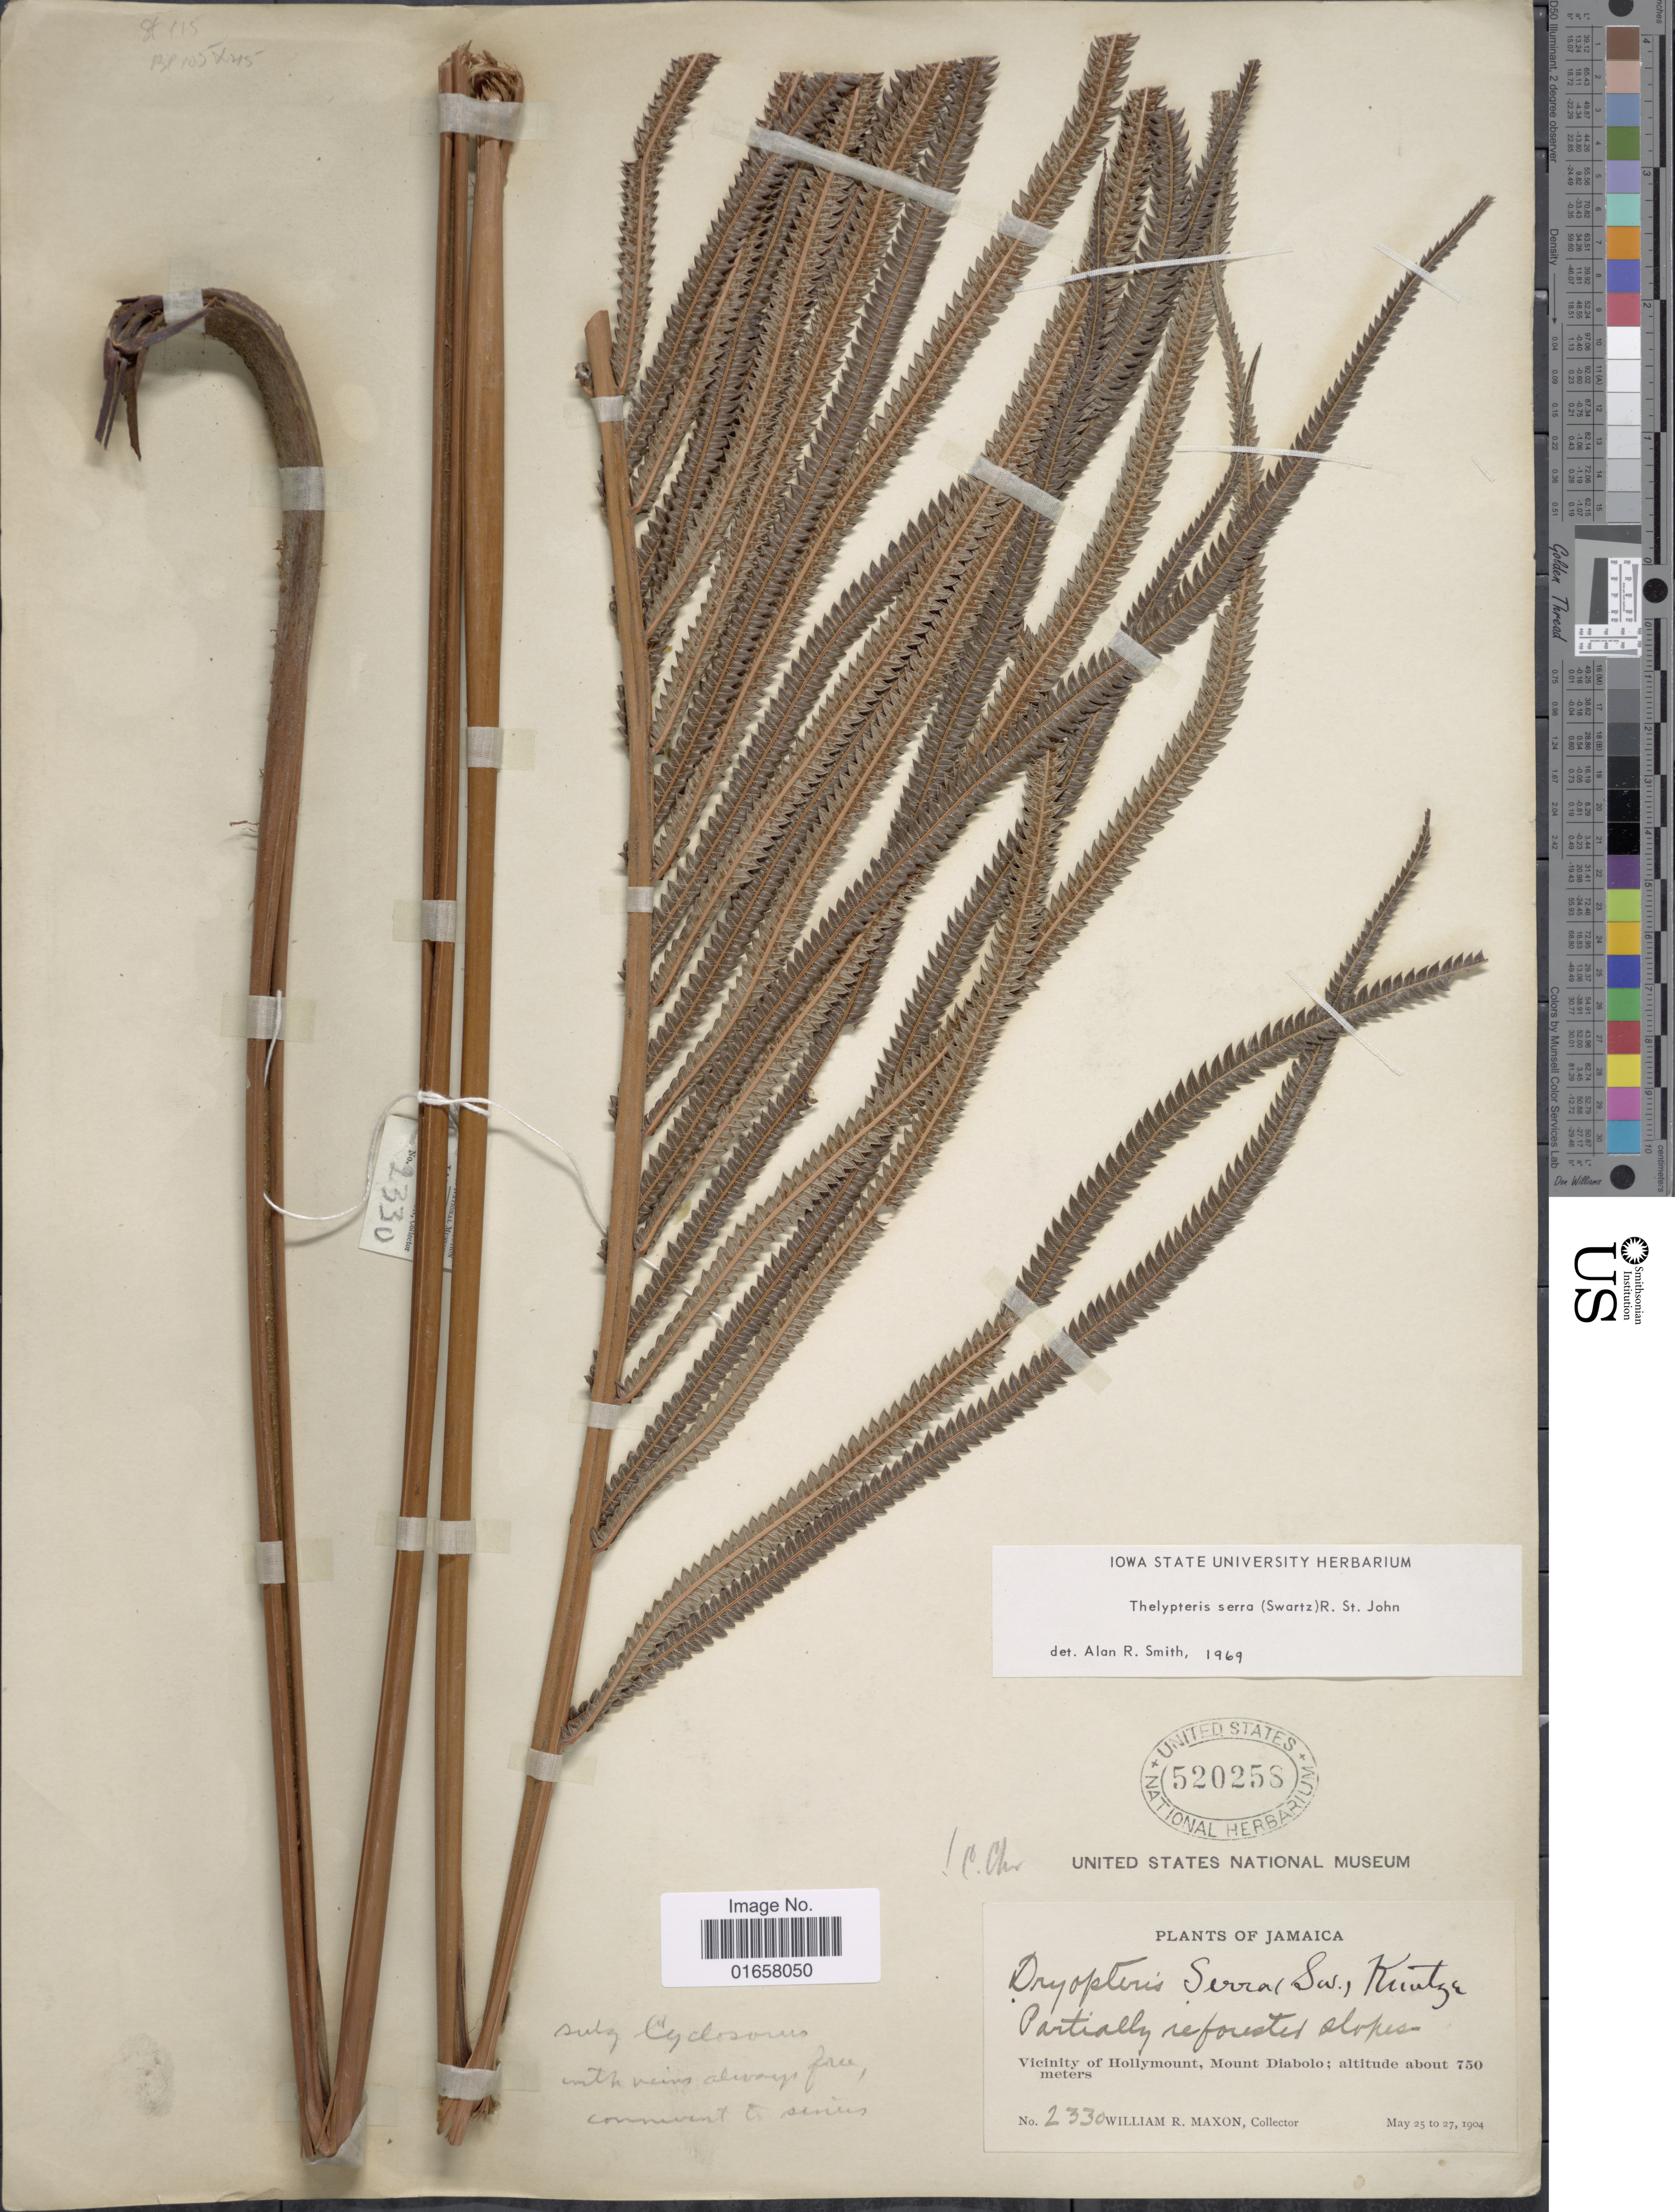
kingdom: Plantae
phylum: Tracheophyta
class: Polypodiopsida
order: Polypodiales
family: Thelypteridaceae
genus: Christella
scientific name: Christella serra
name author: (Sw.) Holttum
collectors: W. R. Maxon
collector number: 2330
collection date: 1904-05-25/1904-05-27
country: Jamaica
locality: Jamaica, vicinity of Hollymount, Mount Diabolo.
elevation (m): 750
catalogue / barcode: US 520258